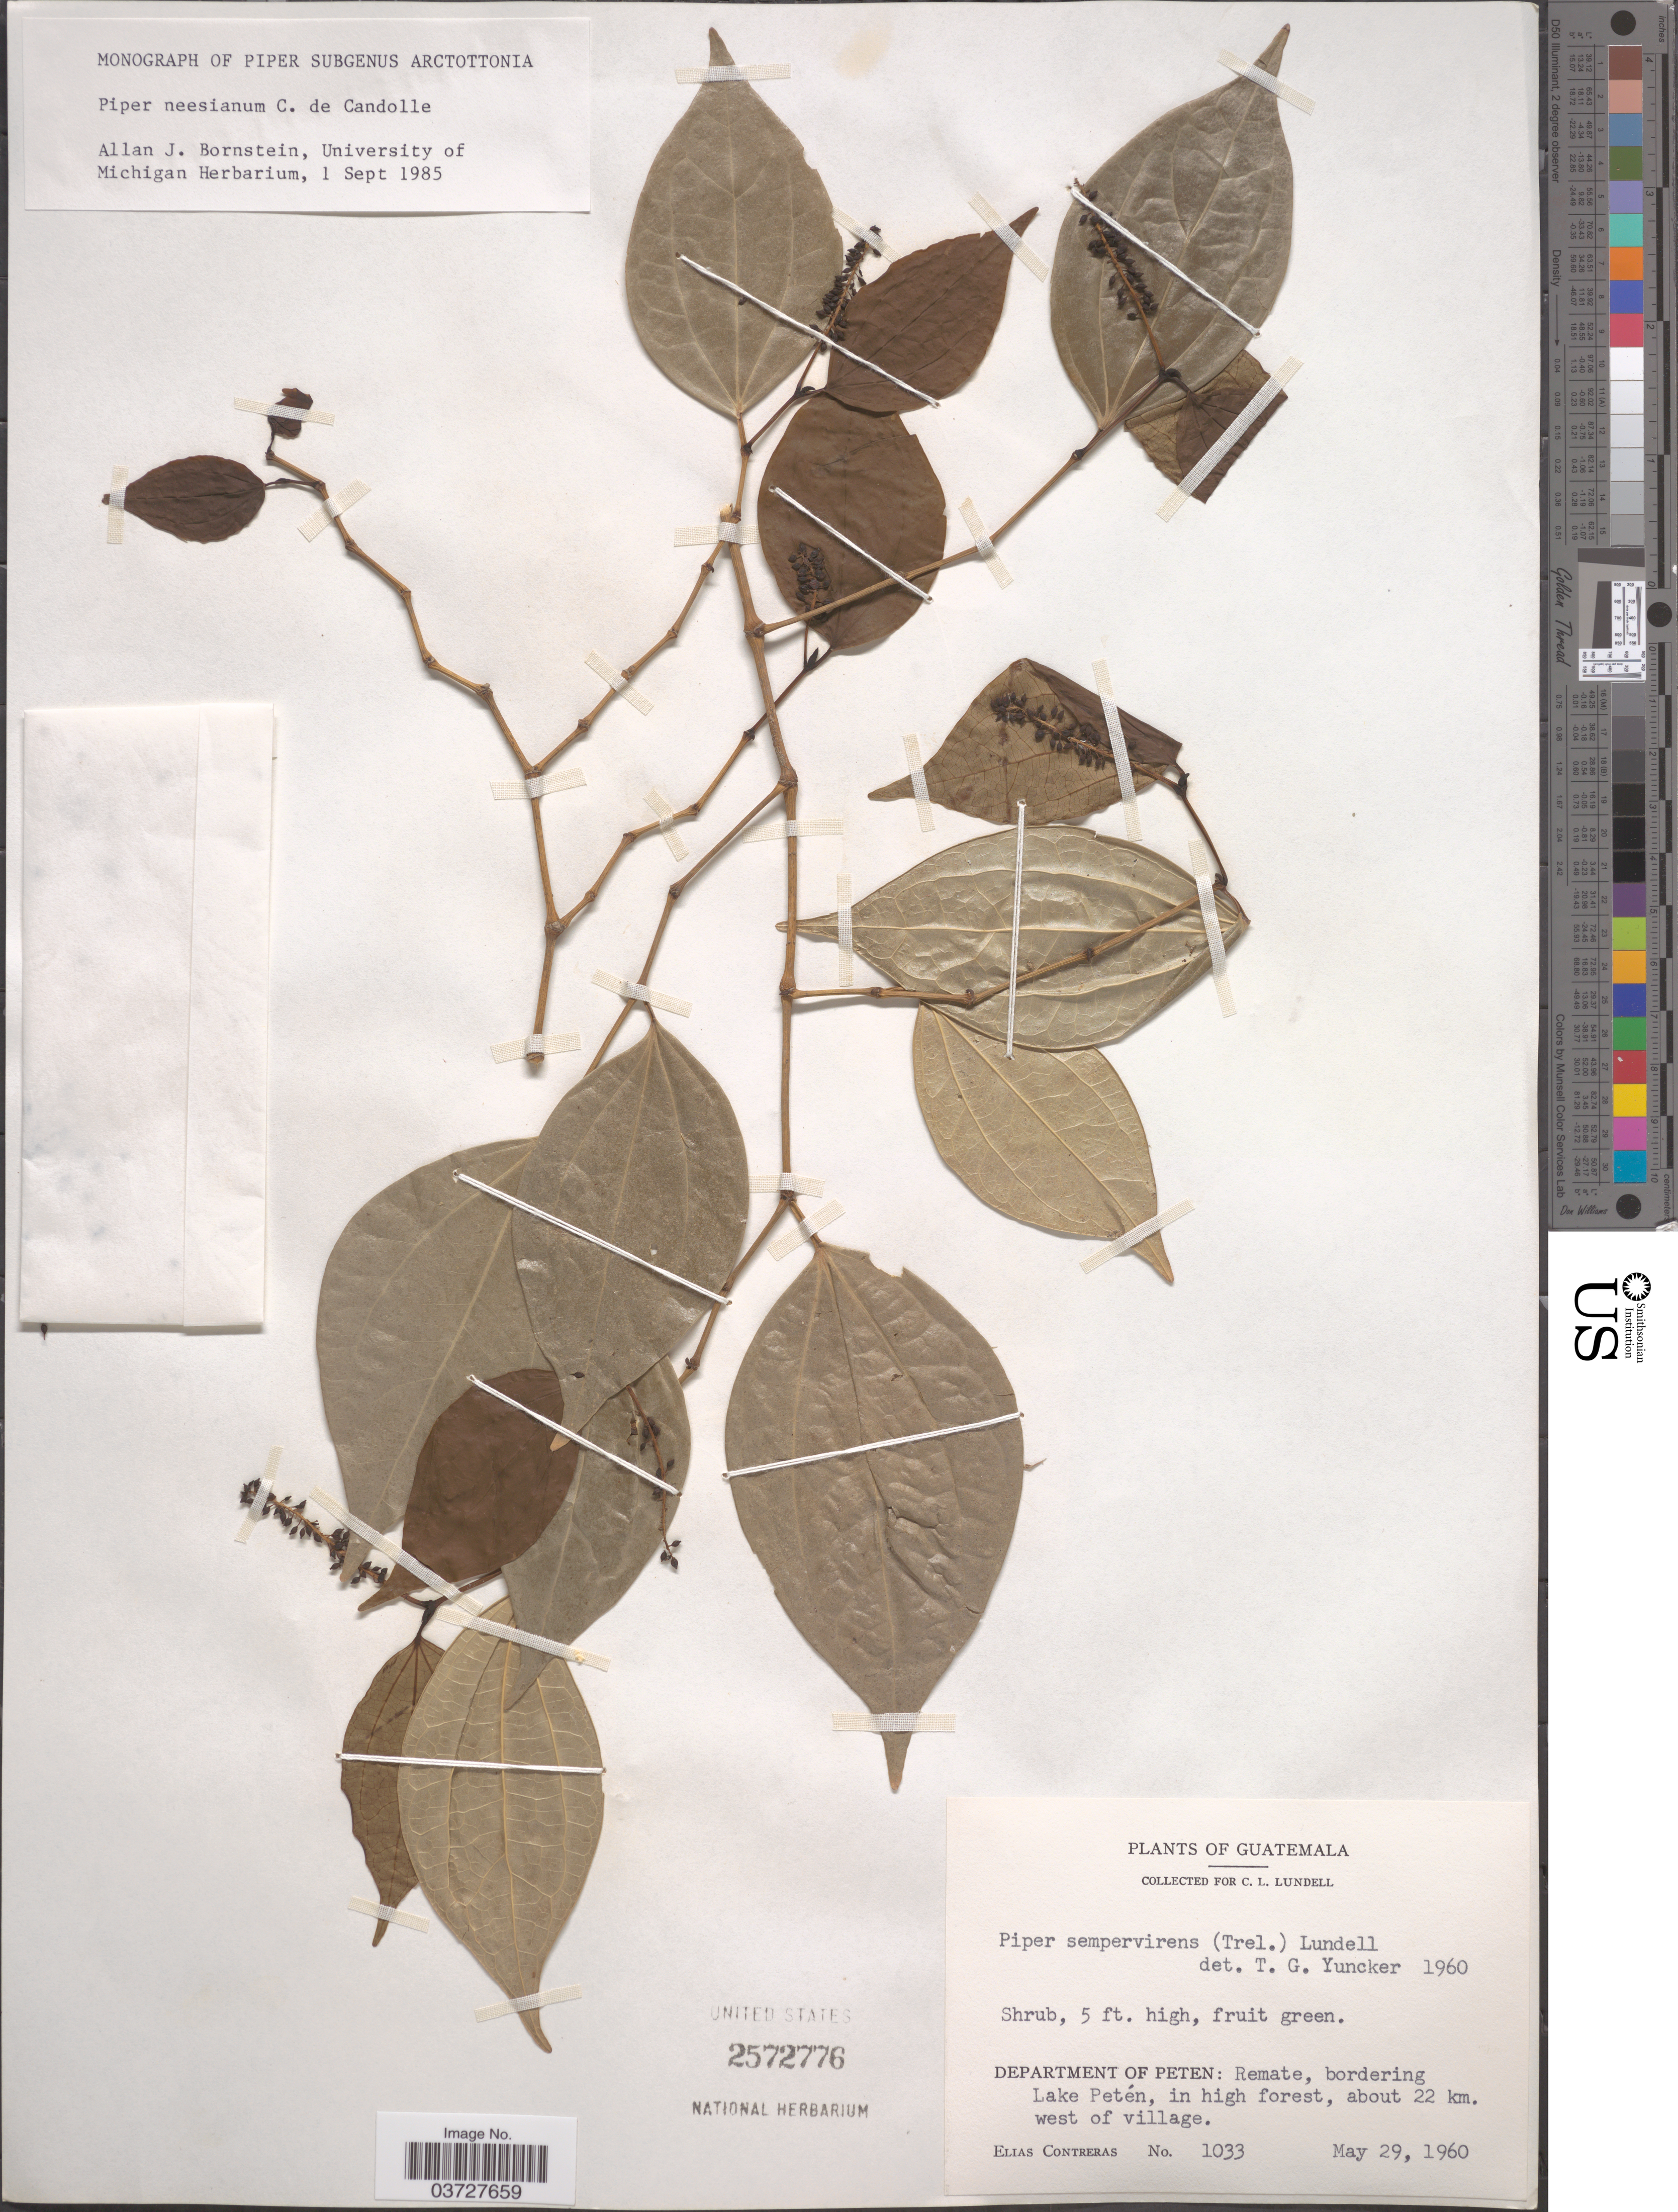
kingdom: Plantae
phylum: Tracheophyta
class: Magnoliopsida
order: Piperales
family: Piperaceae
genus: Piper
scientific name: Piper neesianum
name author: C. DC.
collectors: E. Contreras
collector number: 1033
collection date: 1960-05-29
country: Guatemala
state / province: El Peten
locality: Department of Peten: Remate, bordering Lake Petén, in high forest, about 22 km. west of village.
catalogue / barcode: US 2572776